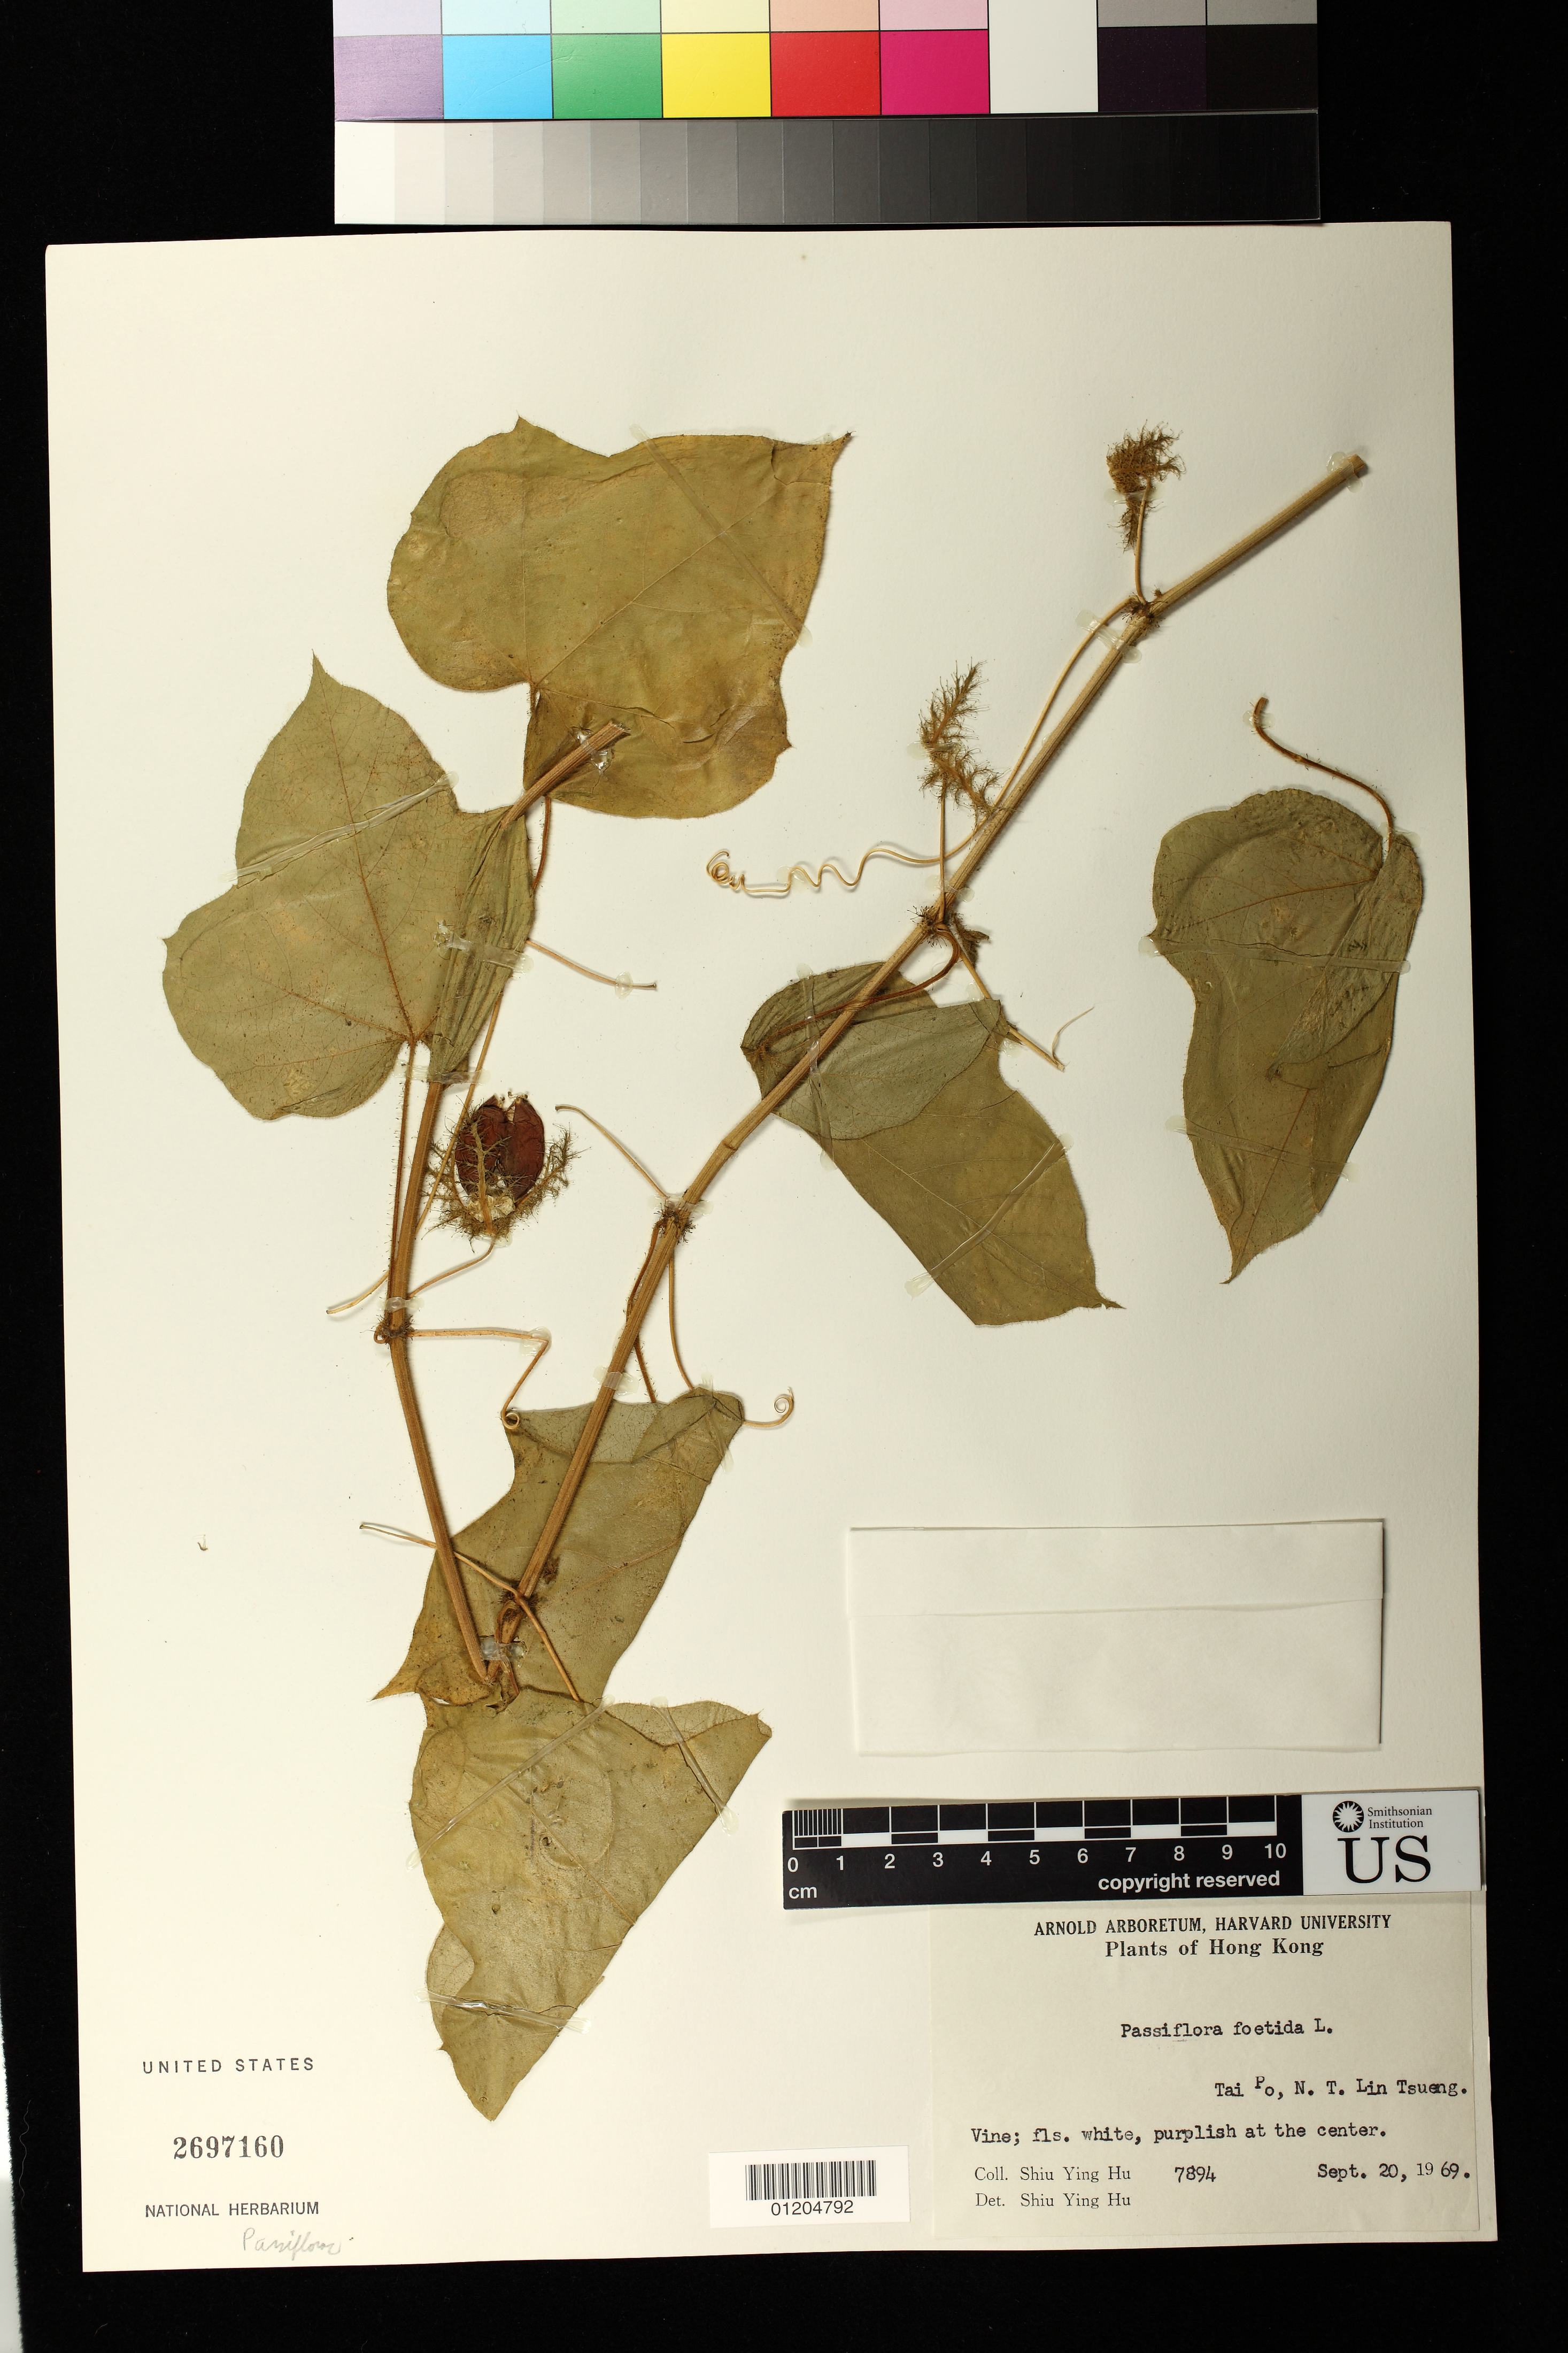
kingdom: Plantae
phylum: Tracheophyta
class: Magnoliopsida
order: Malpighiales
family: Passifloraceae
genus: Passiflora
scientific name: Passiflora foetida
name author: L.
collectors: S. Y. Hu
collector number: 7894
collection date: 1969-09-20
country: China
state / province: Hong Kong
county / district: Tai Po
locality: N.T. Lin Tsueng.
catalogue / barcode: US 2697160